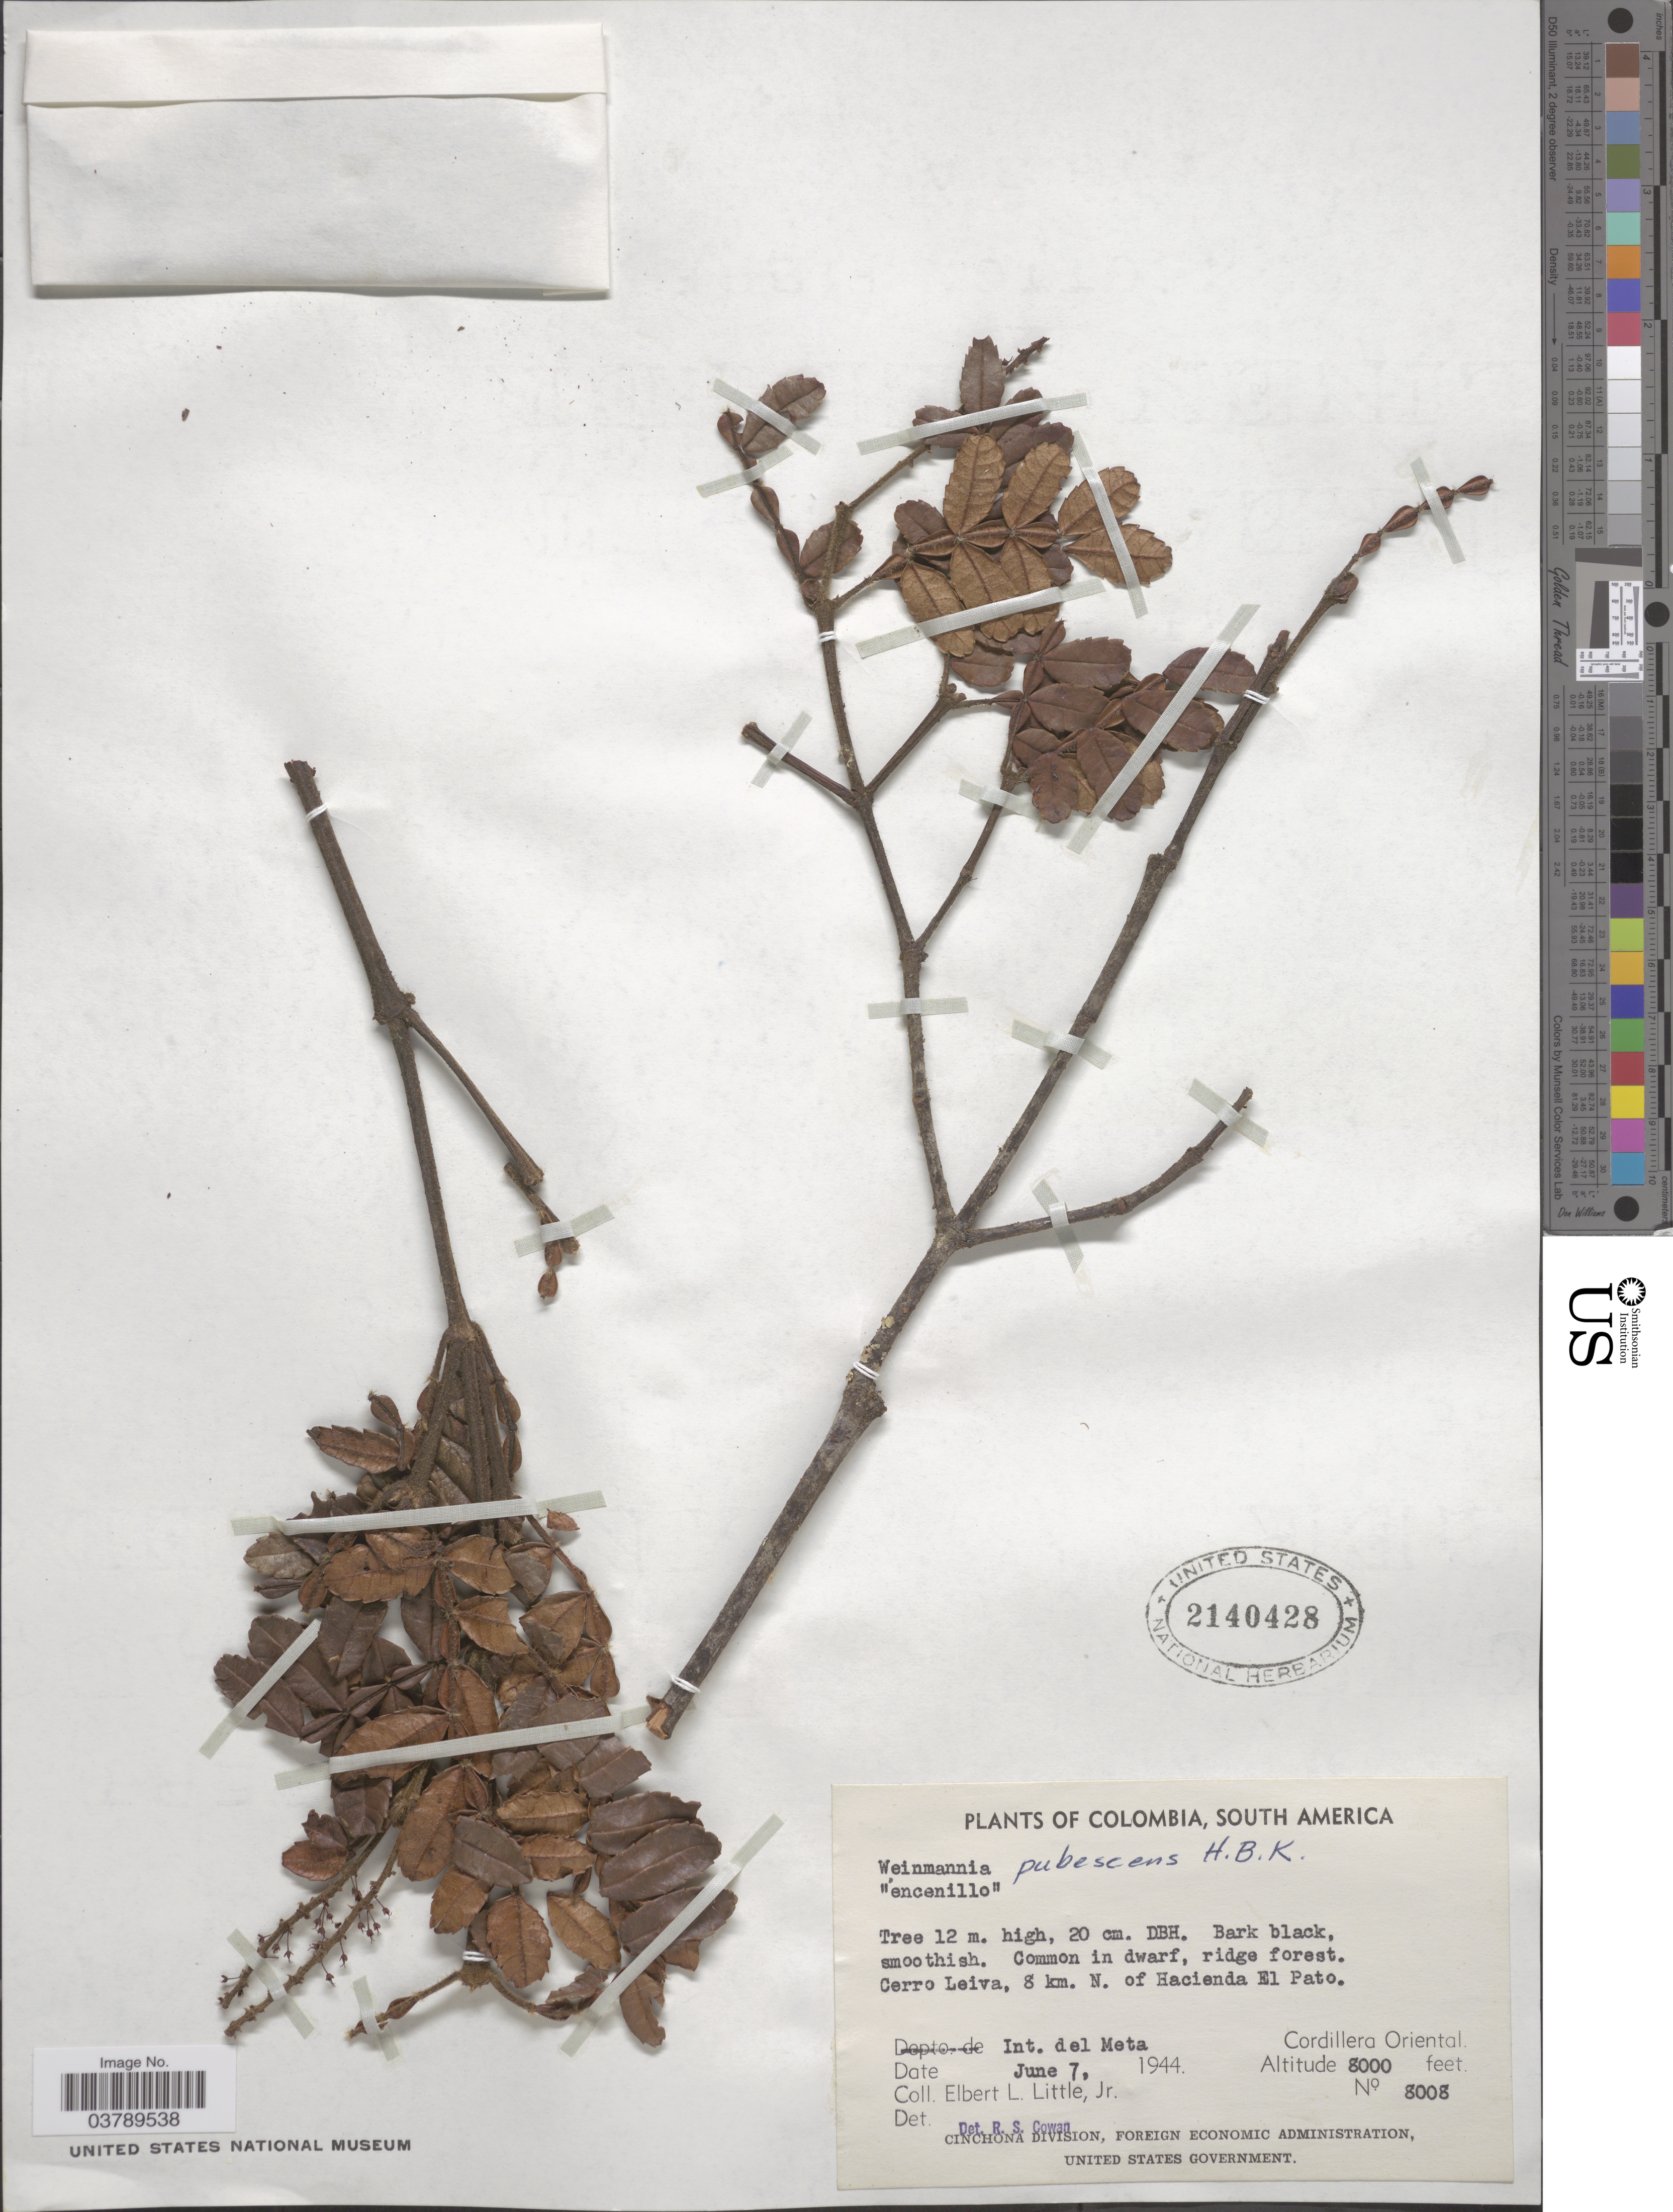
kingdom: Plantae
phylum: Tracheophyta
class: Magnoliopsida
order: Oxalidales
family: Cunoniaceae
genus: Weinmannia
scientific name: Weinmannia pubescens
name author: Kunth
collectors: E. L. Little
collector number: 8008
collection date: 1944-06-07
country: Colombia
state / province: Meta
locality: Cerro Leiva, 8 km. N. of Hacienda El Pato. Int. del Meta. Cordillera Oriental.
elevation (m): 2438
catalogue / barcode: US 2140428